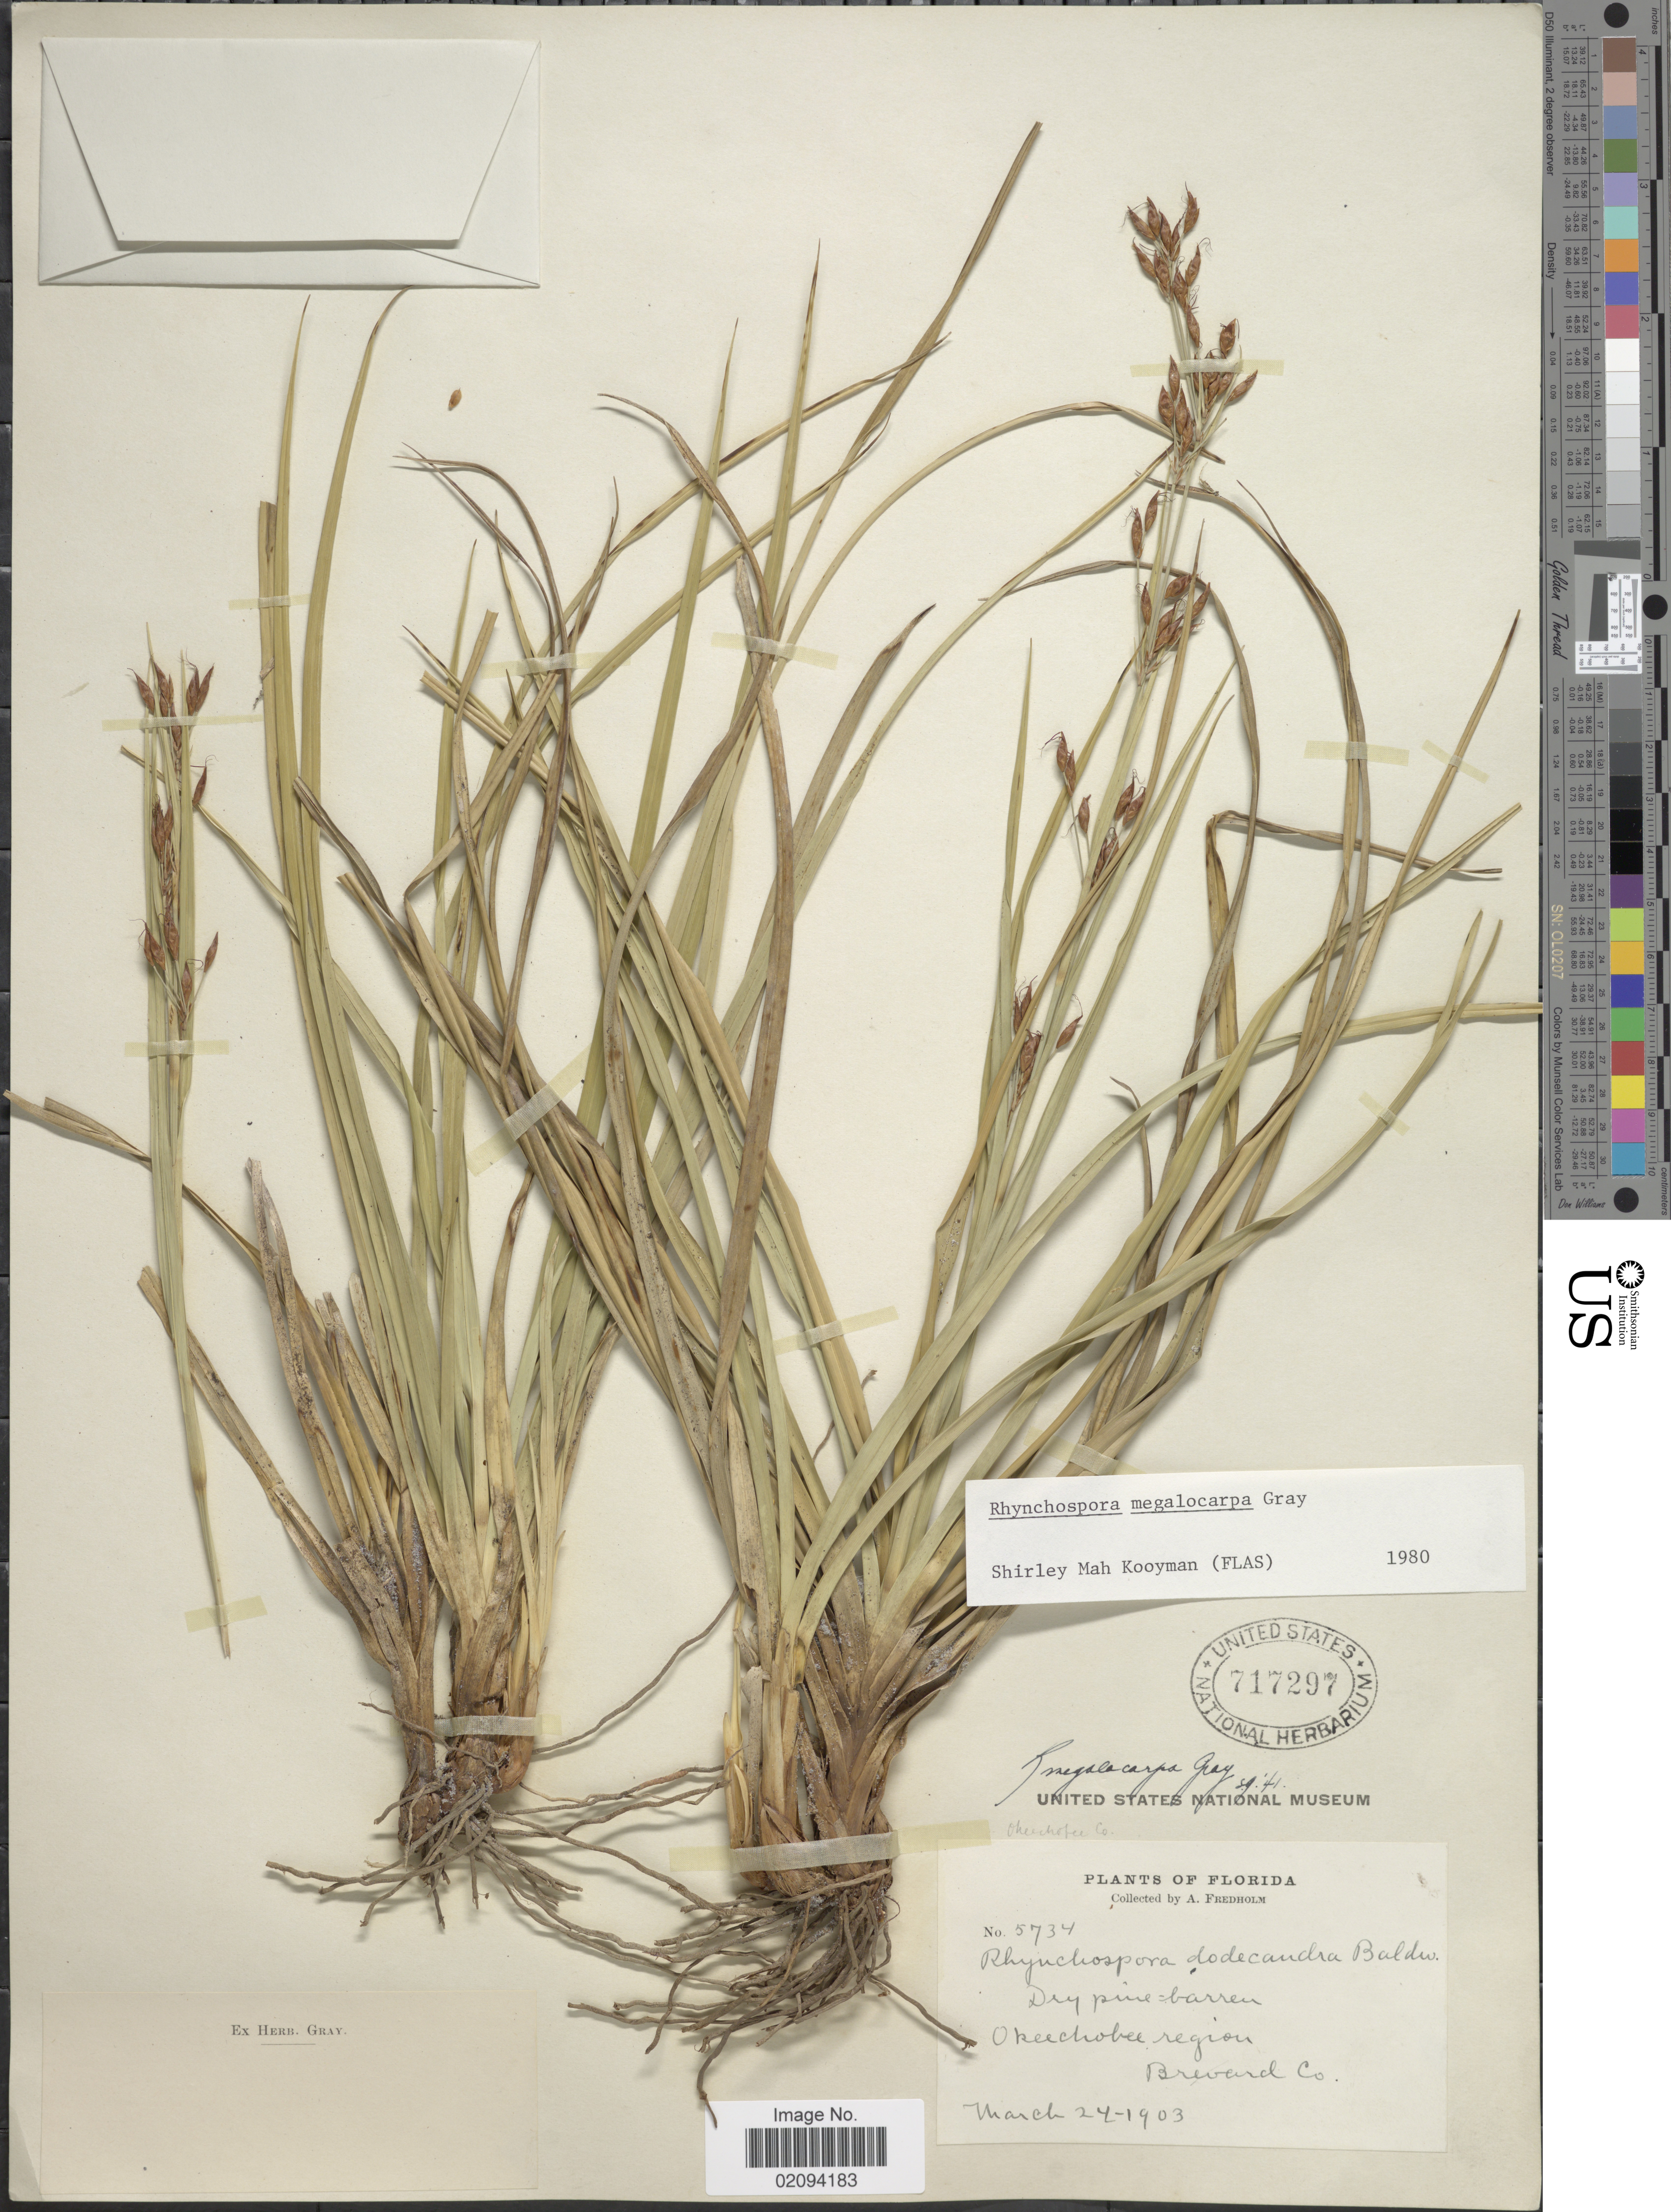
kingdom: Plantae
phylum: Tracheophyta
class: Liliopsida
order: Poales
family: Cyperaceae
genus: Rhynchospora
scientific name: Rhynchospora megalocarpa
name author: A. Gray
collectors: A. Fredholm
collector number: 5734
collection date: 1903-03-24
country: United States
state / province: Florida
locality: Dry pine-barren. Okeechobee region, Brevard Co.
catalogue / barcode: US 717297